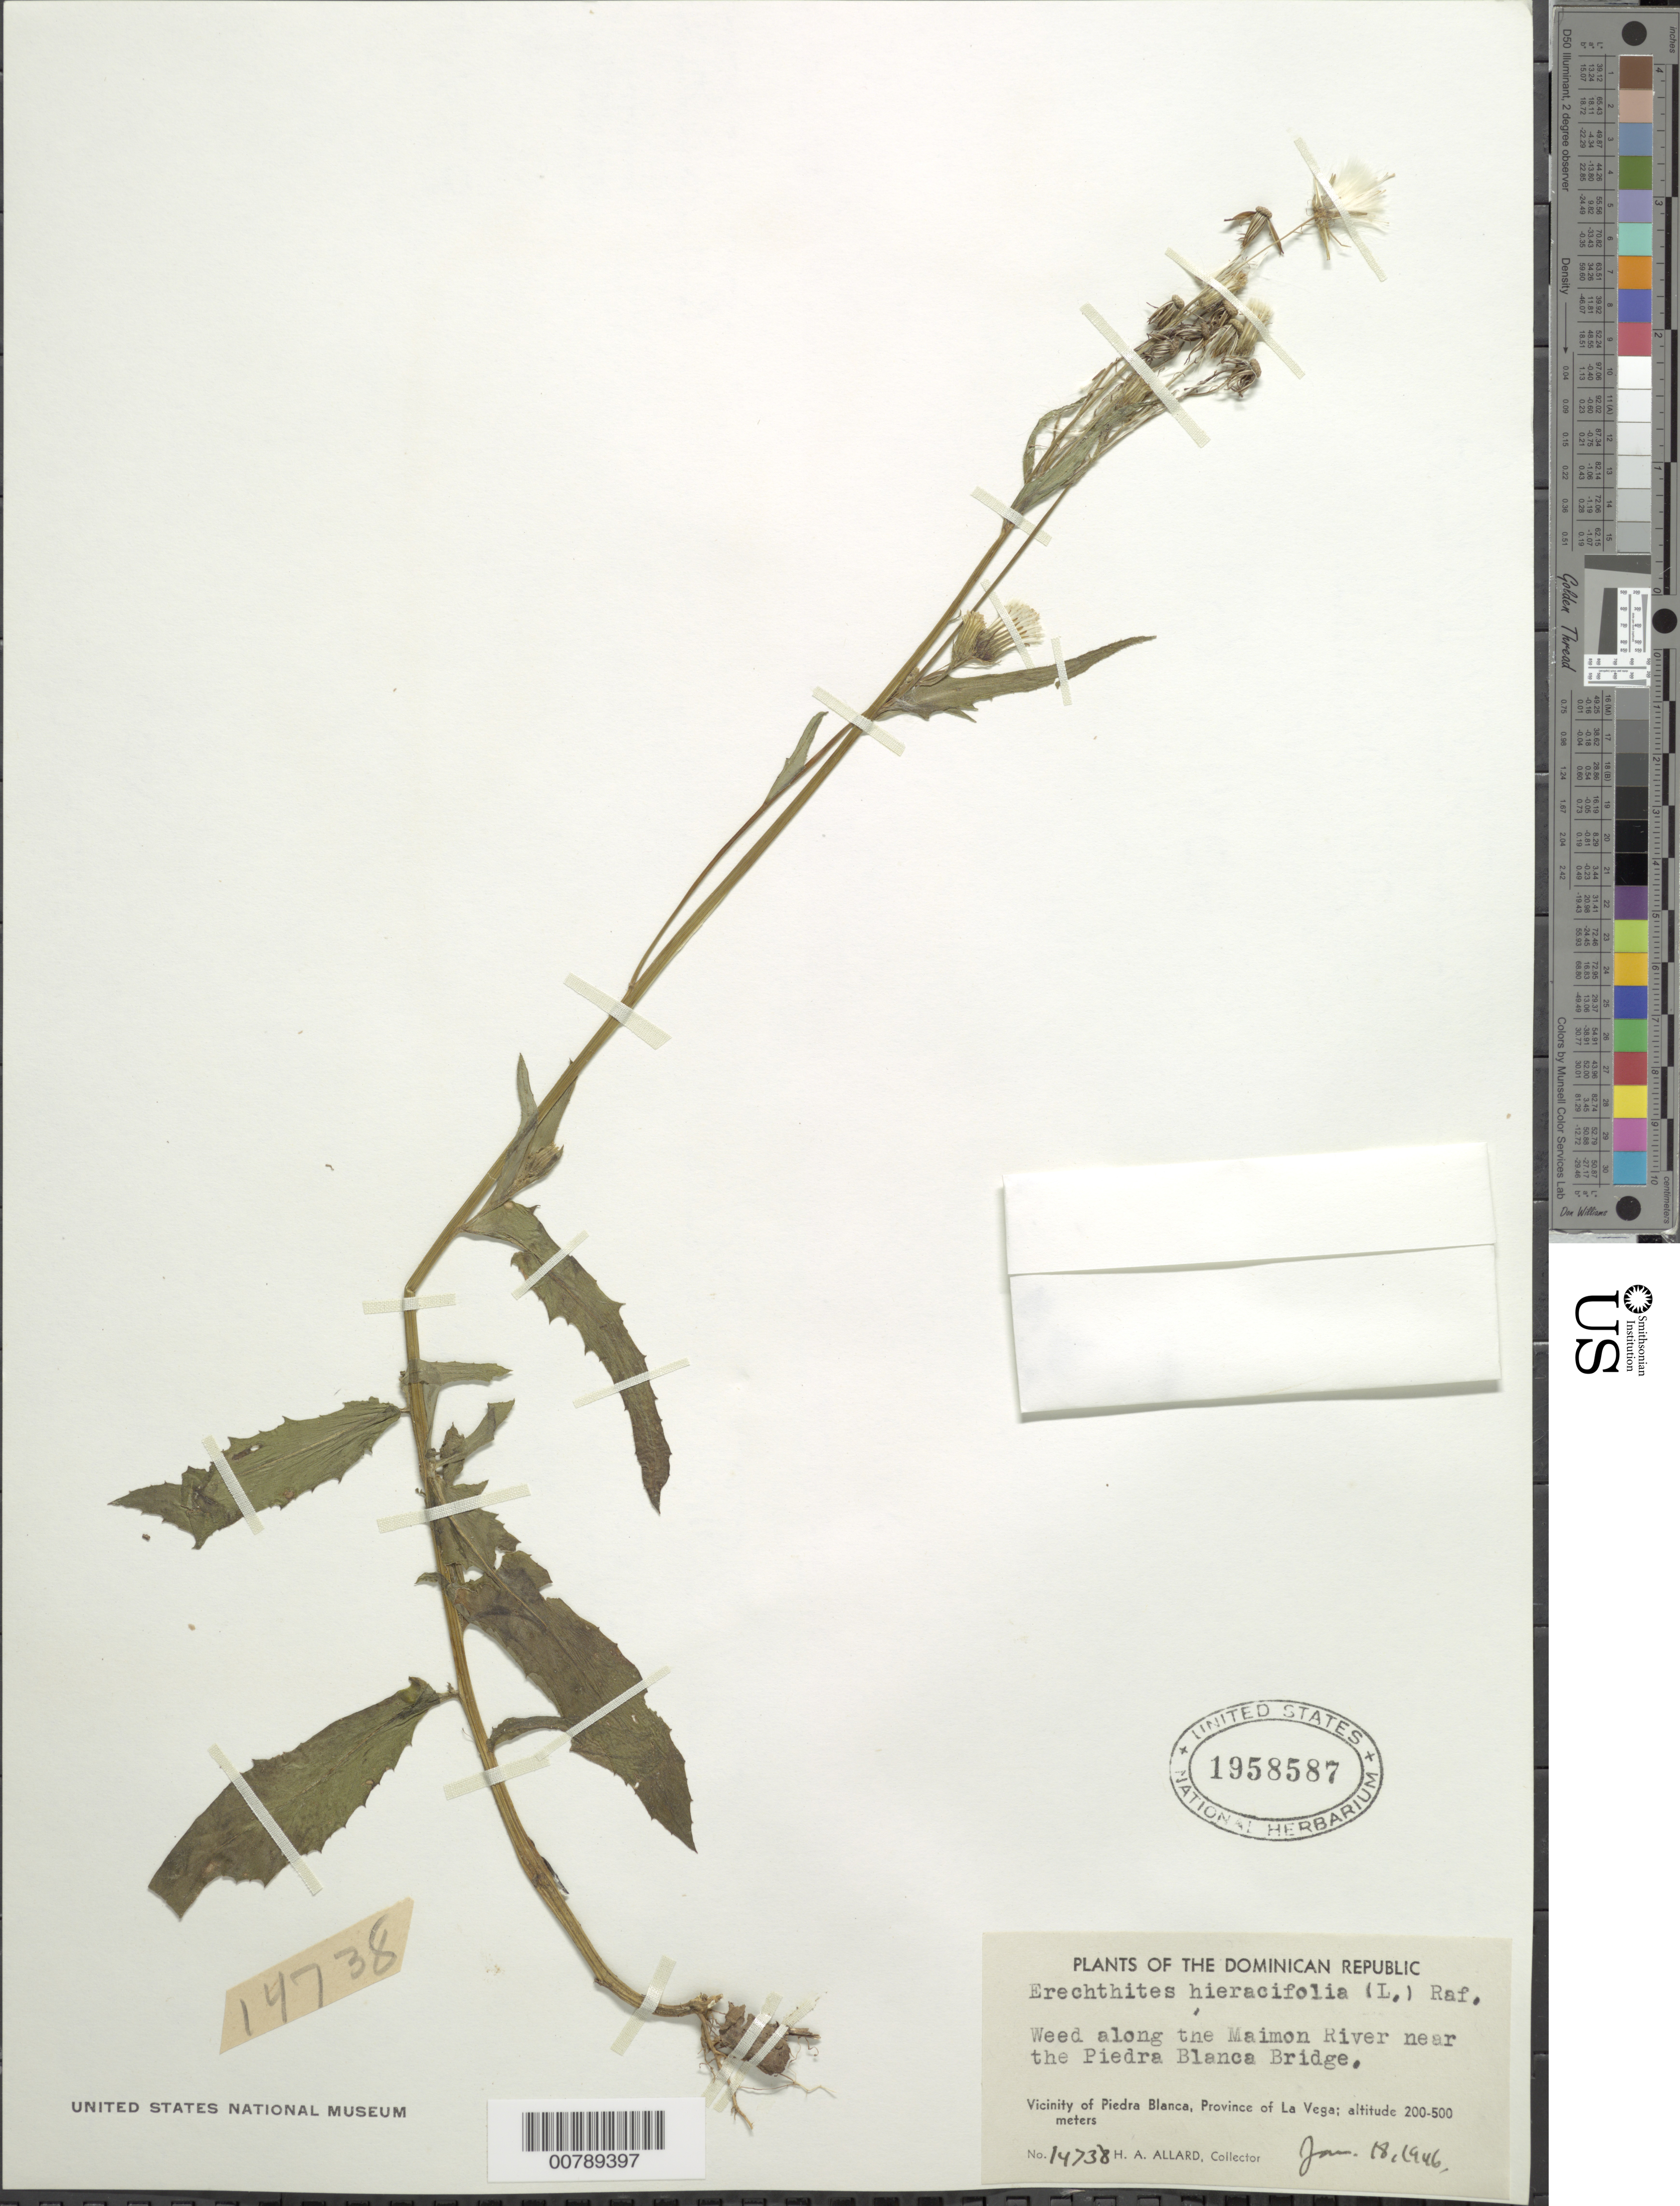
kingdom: Plantae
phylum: Tracheophyta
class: Magnoliopsida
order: Asterales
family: Asteraceae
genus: Erechtites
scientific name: Erechtites hieraciifolius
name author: (L.) Raf. ex DC.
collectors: H. A. Allard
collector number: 14738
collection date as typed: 18 Jan 1946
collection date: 1946-01-18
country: Dominican Republic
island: Hispaniola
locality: Vicinity of Piedra Blanca, Province of La Vega. Along the Maimon River near the Piedra Blanca Bridge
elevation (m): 200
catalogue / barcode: US 1958587